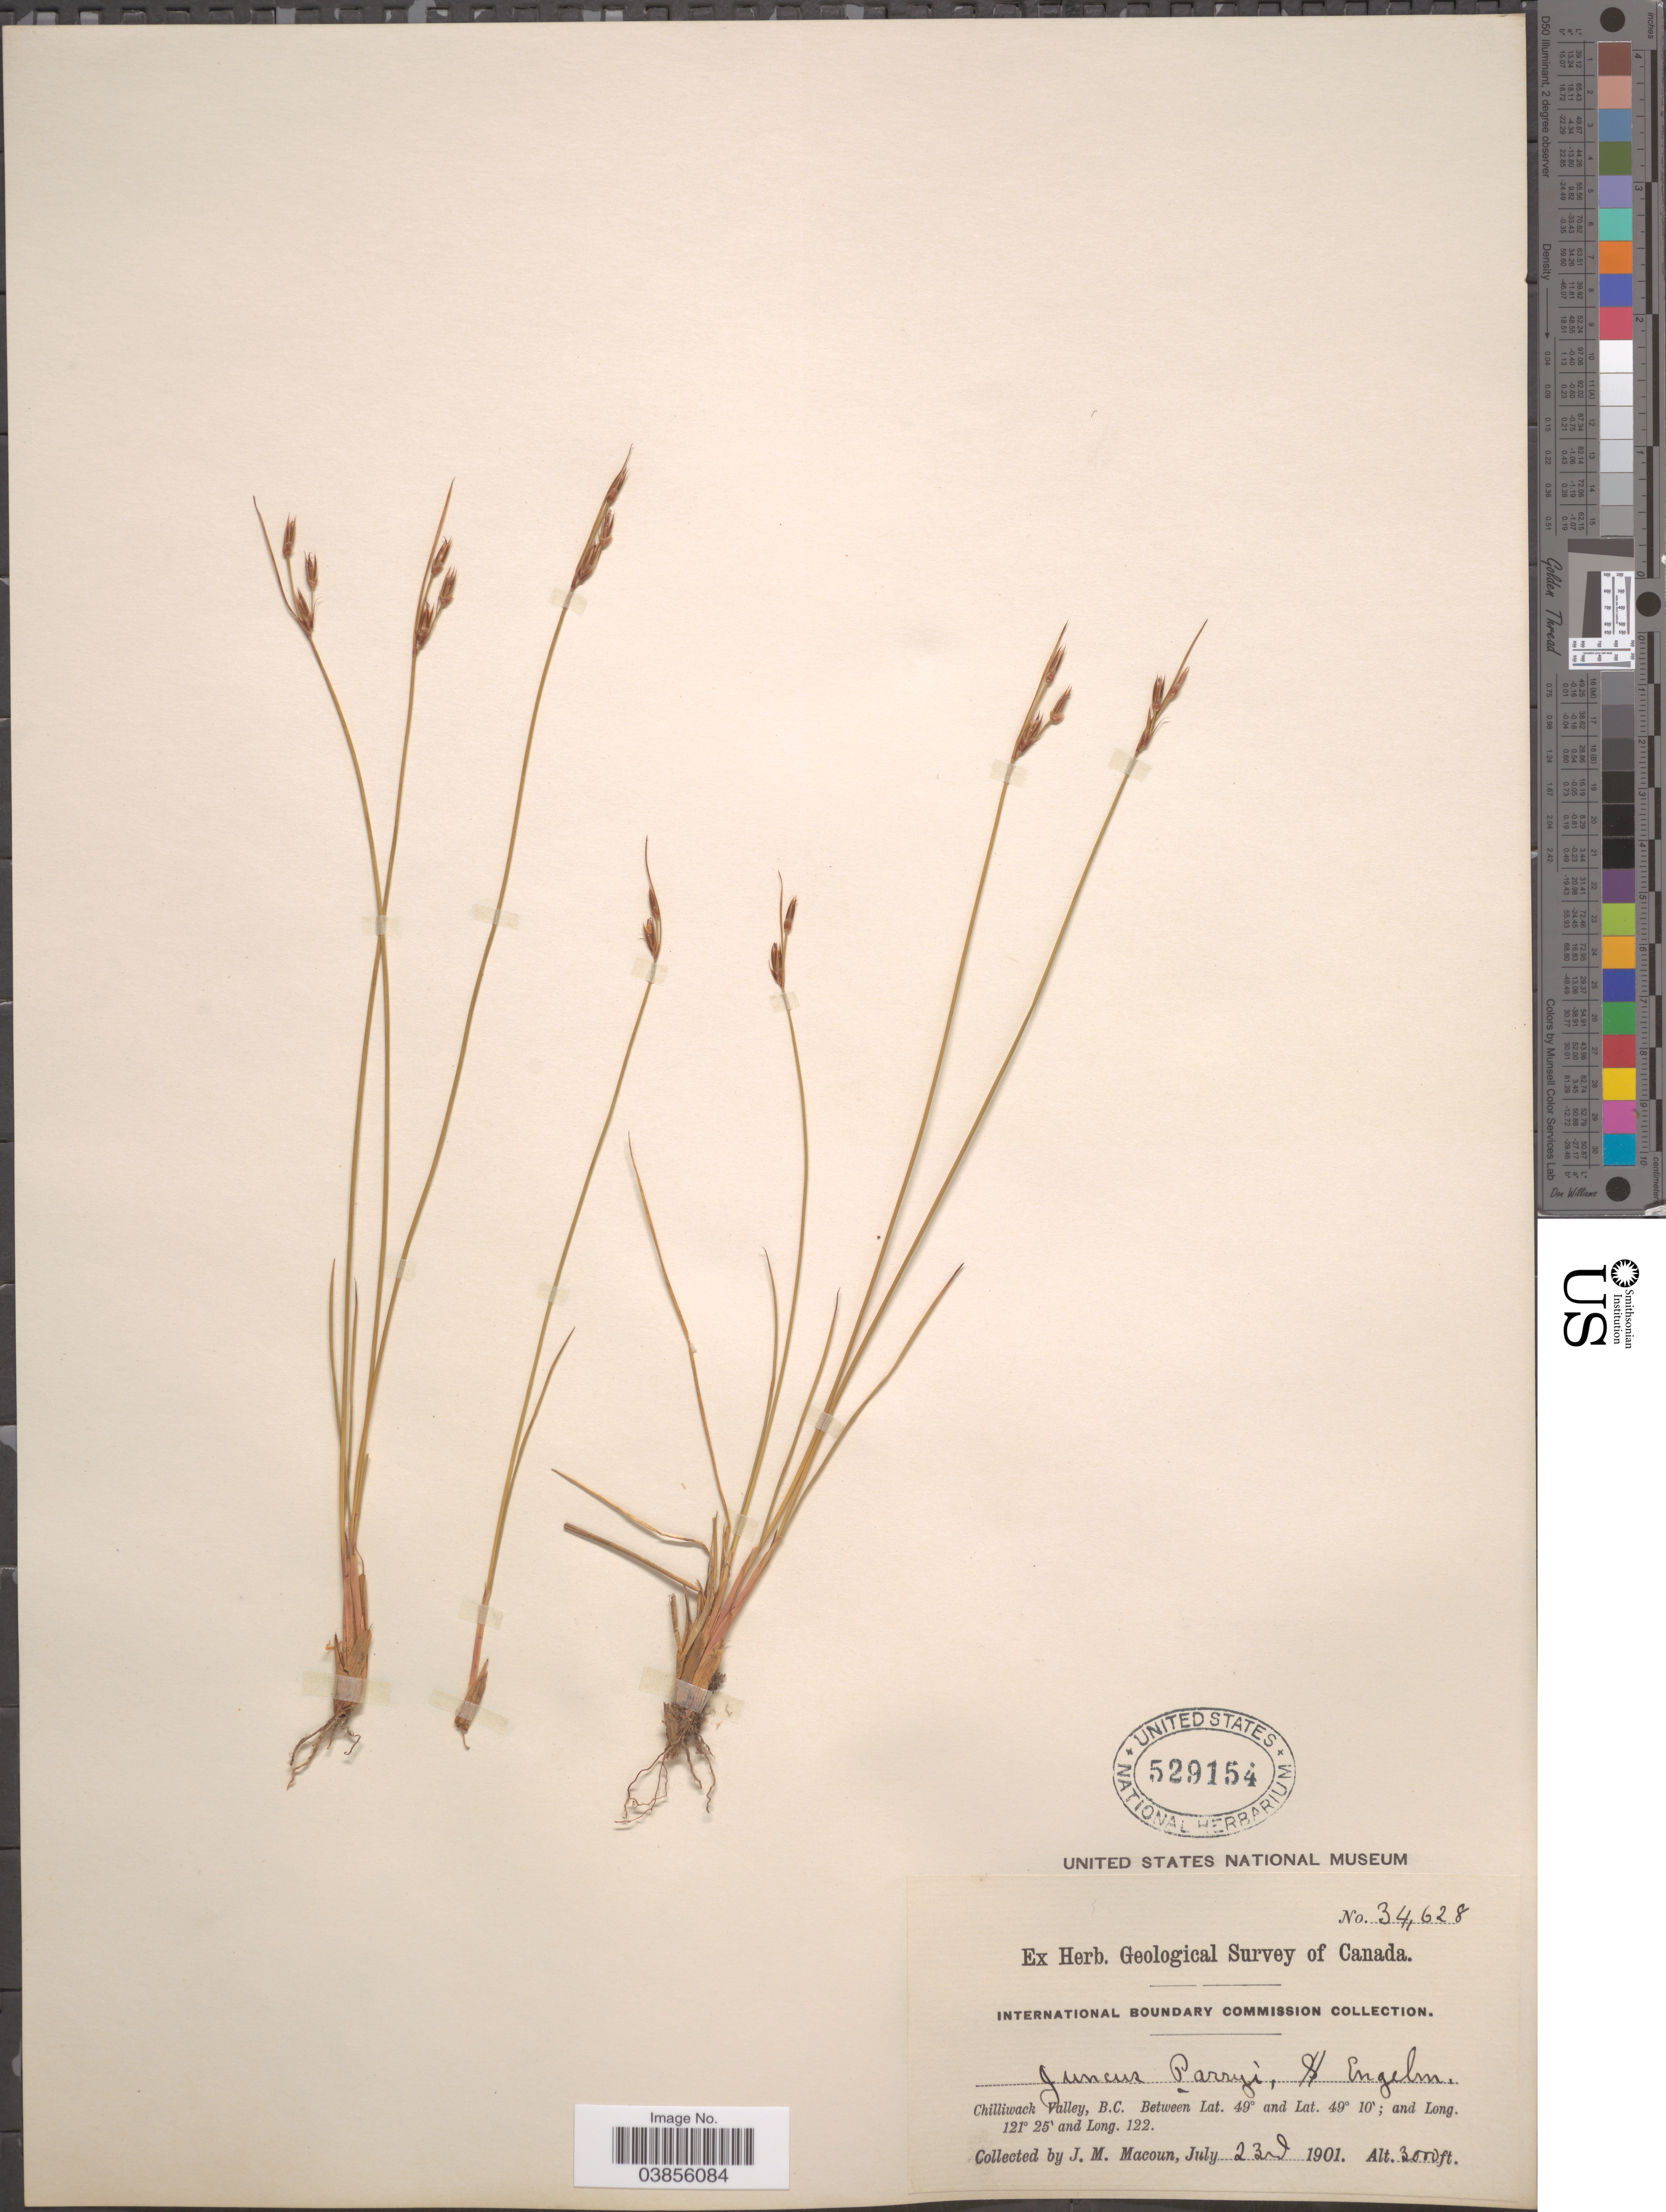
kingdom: Plantae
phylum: Tracheophyta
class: Liliopsida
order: Poales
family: Juncaceae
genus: Juncus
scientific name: Juncus parryi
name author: Engelm.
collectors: J. M. Macoun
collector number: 34628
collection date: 1901-07-23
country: Canada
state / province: British Columbia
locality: Chilliwack valley.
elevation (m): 914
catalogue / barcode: US 529154